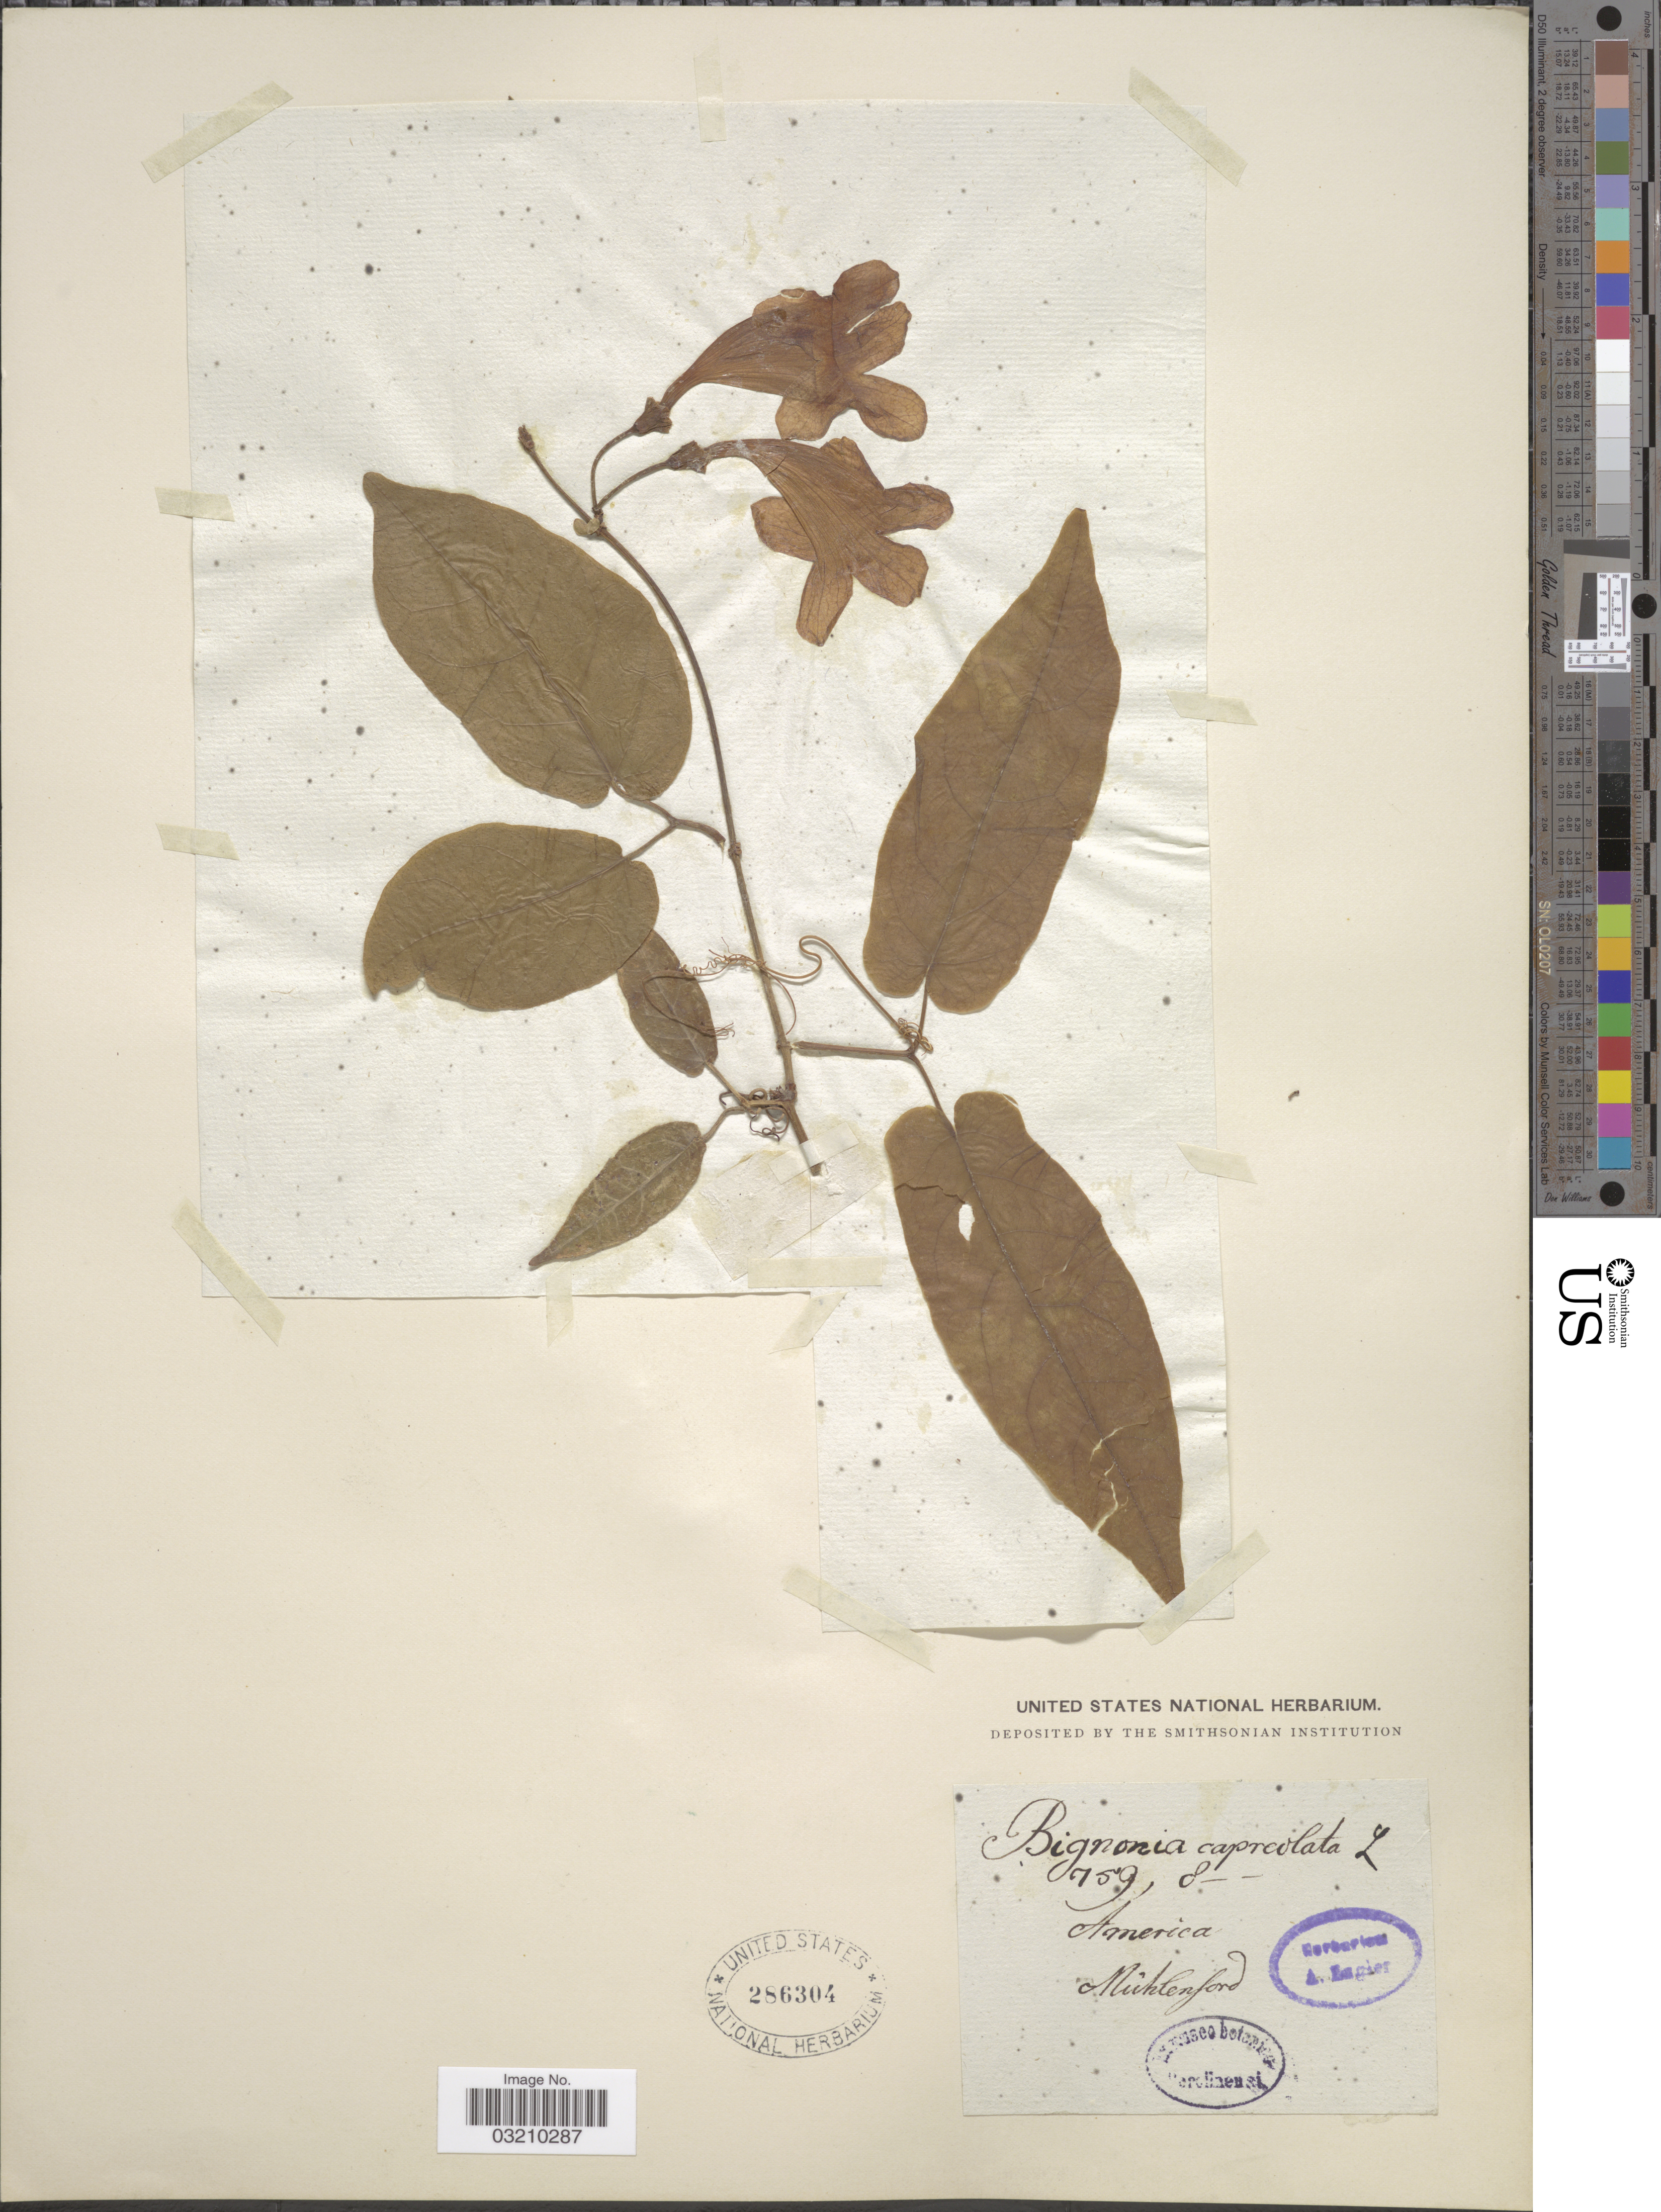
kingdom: Plantae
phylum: Tracheophyta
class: Magnoliopsida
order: Lamiales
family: Bignoniaceae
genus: Bignonia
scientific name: Bignonia capreolata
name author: L.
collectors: ex herb. United States National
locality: America. Muhlenford [interpreted].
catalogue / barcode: US 286304